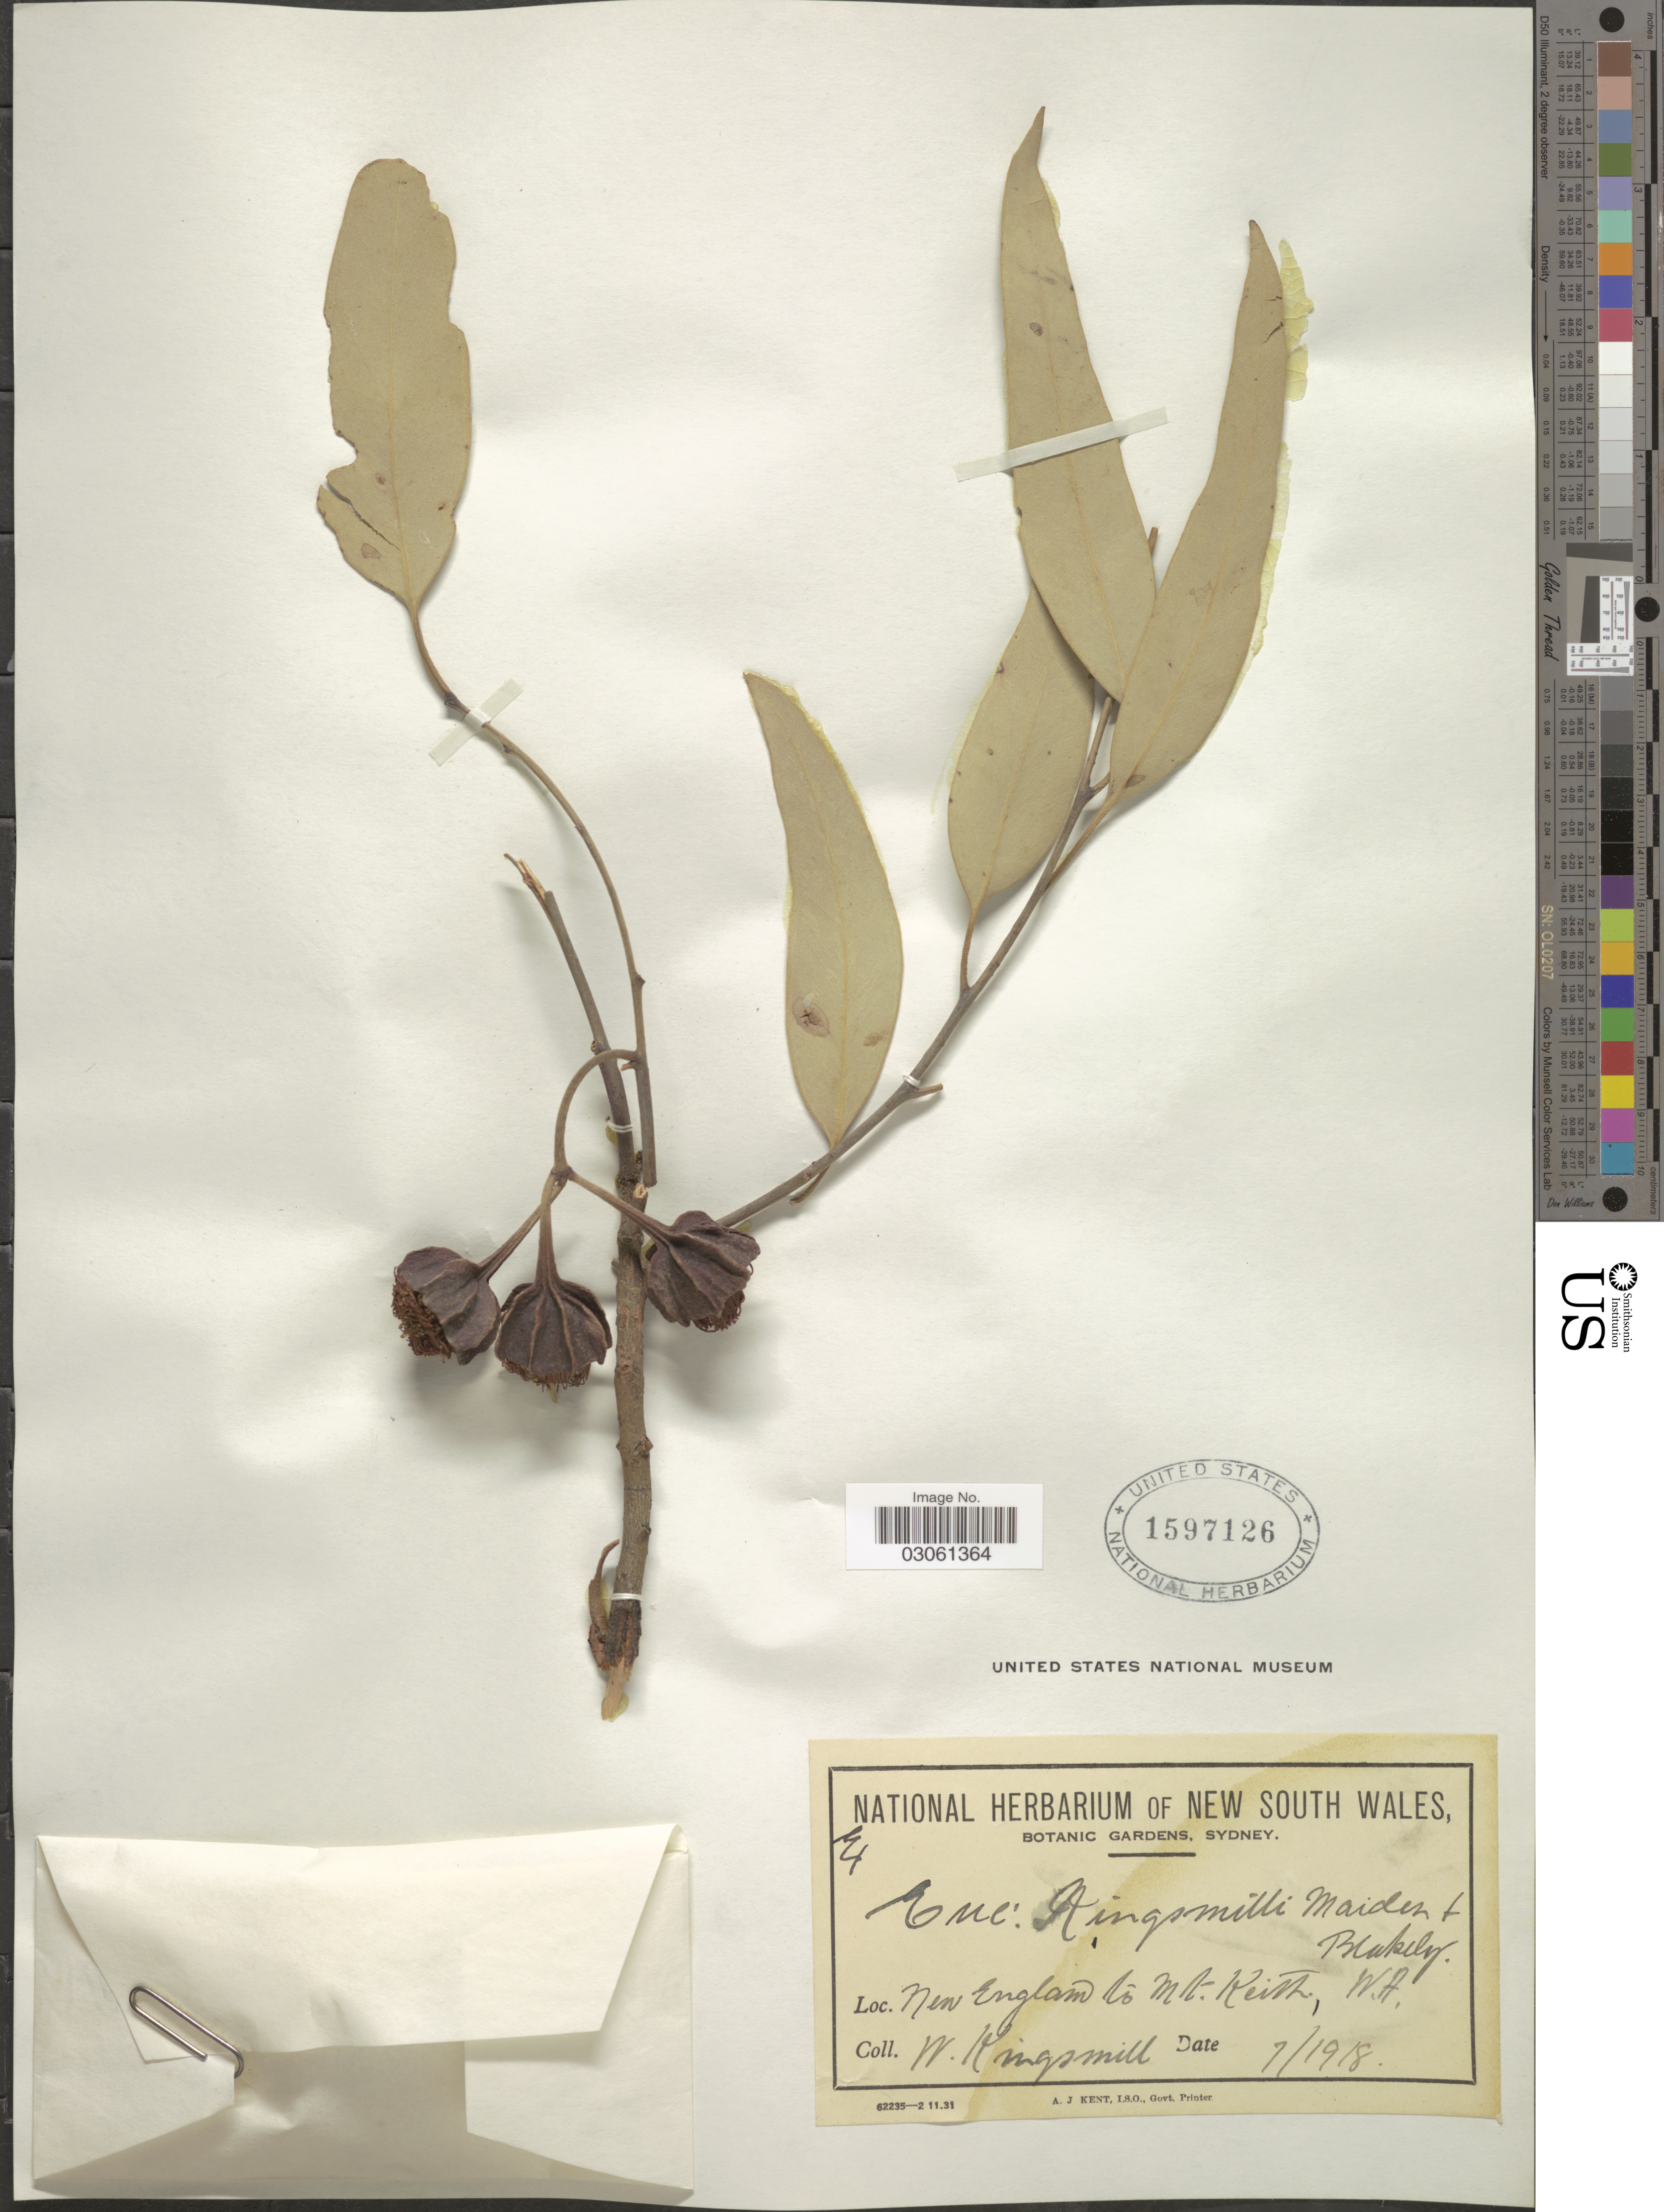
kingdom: Plantae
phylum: Tracheophyta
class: Magnoliopsida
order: Myrtales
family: Myrtaceae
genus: Eucalyptus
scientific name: Eucalyptus kingsmillii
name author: (Maiden) Maiden & Blakely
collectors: W. Kingsmill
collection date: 1918-07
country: Australia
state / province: Western Australia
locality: New England to Mt. Keith, W.A.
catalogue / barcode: US 1597126